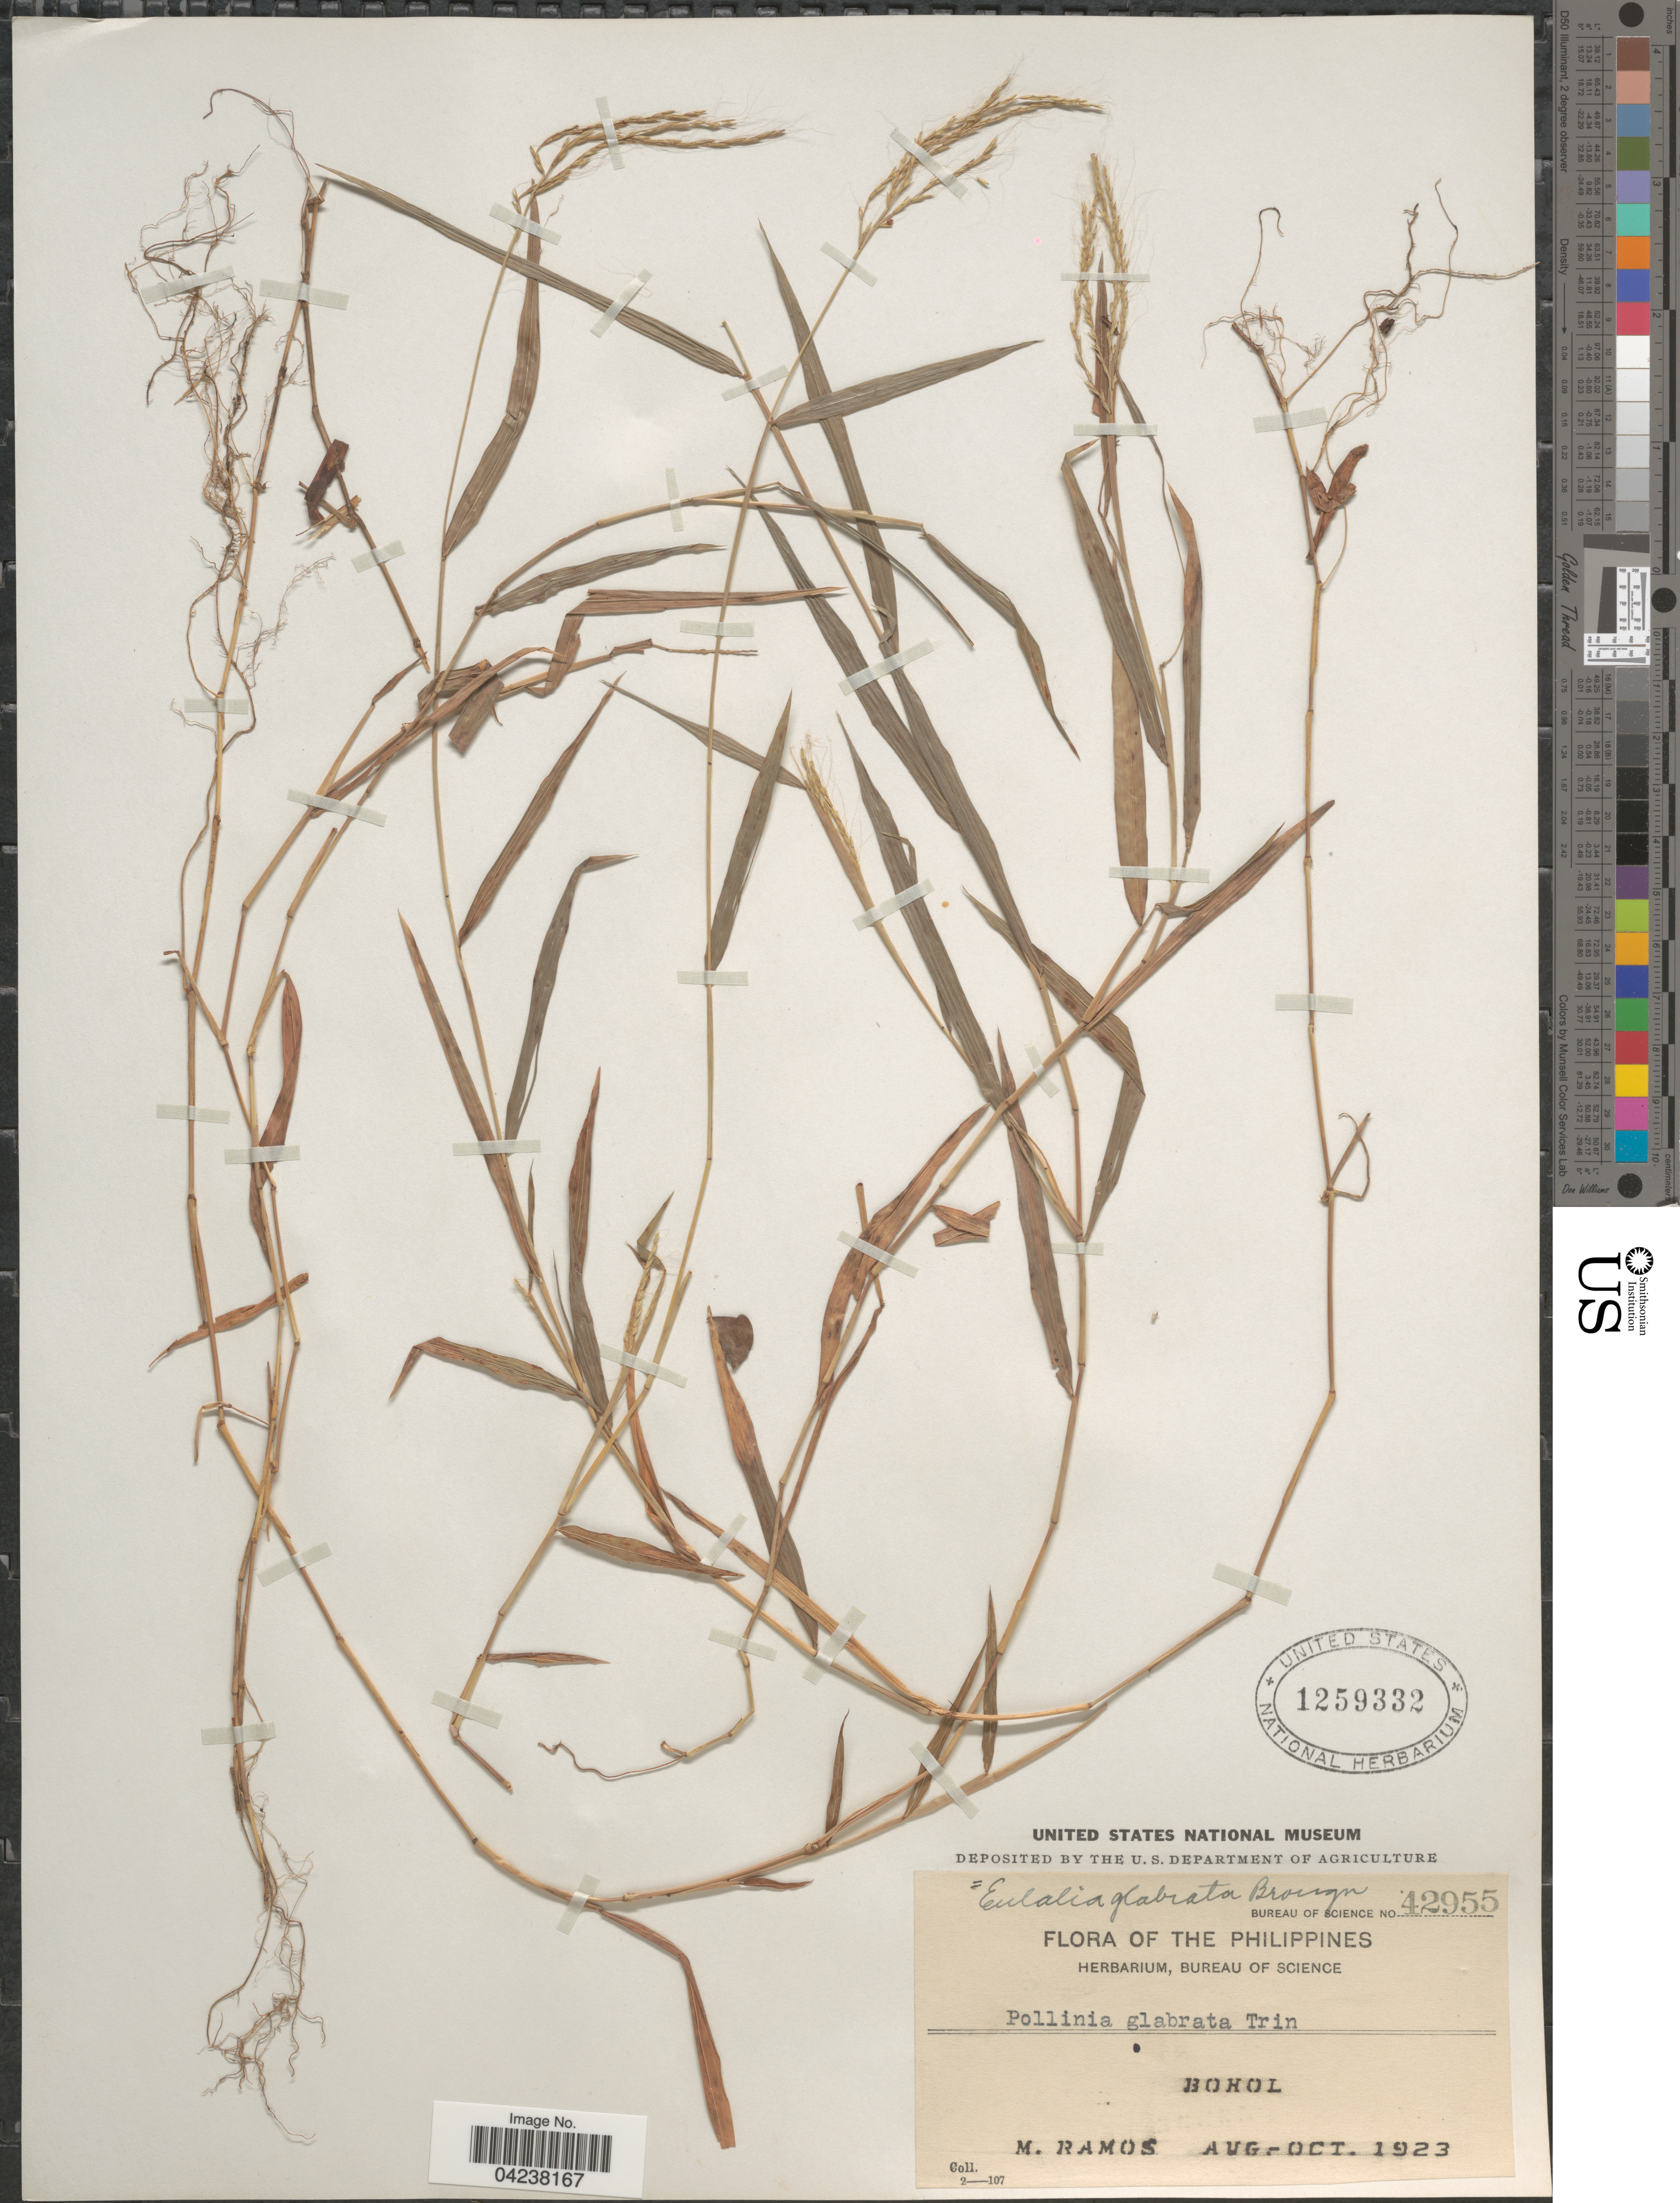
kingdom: Plantae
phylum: Tracheophyta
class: Liliopsida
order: Poales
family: Poaceae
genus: Microstegium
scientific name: Microstegium glabratum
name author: (Trin.) Camus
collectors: M. Ramos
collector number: Bureau of Science 42955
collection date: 1923-08/1923-10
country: Philippines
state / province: Central Visayas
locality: Bohol.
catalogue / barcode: US 1259332